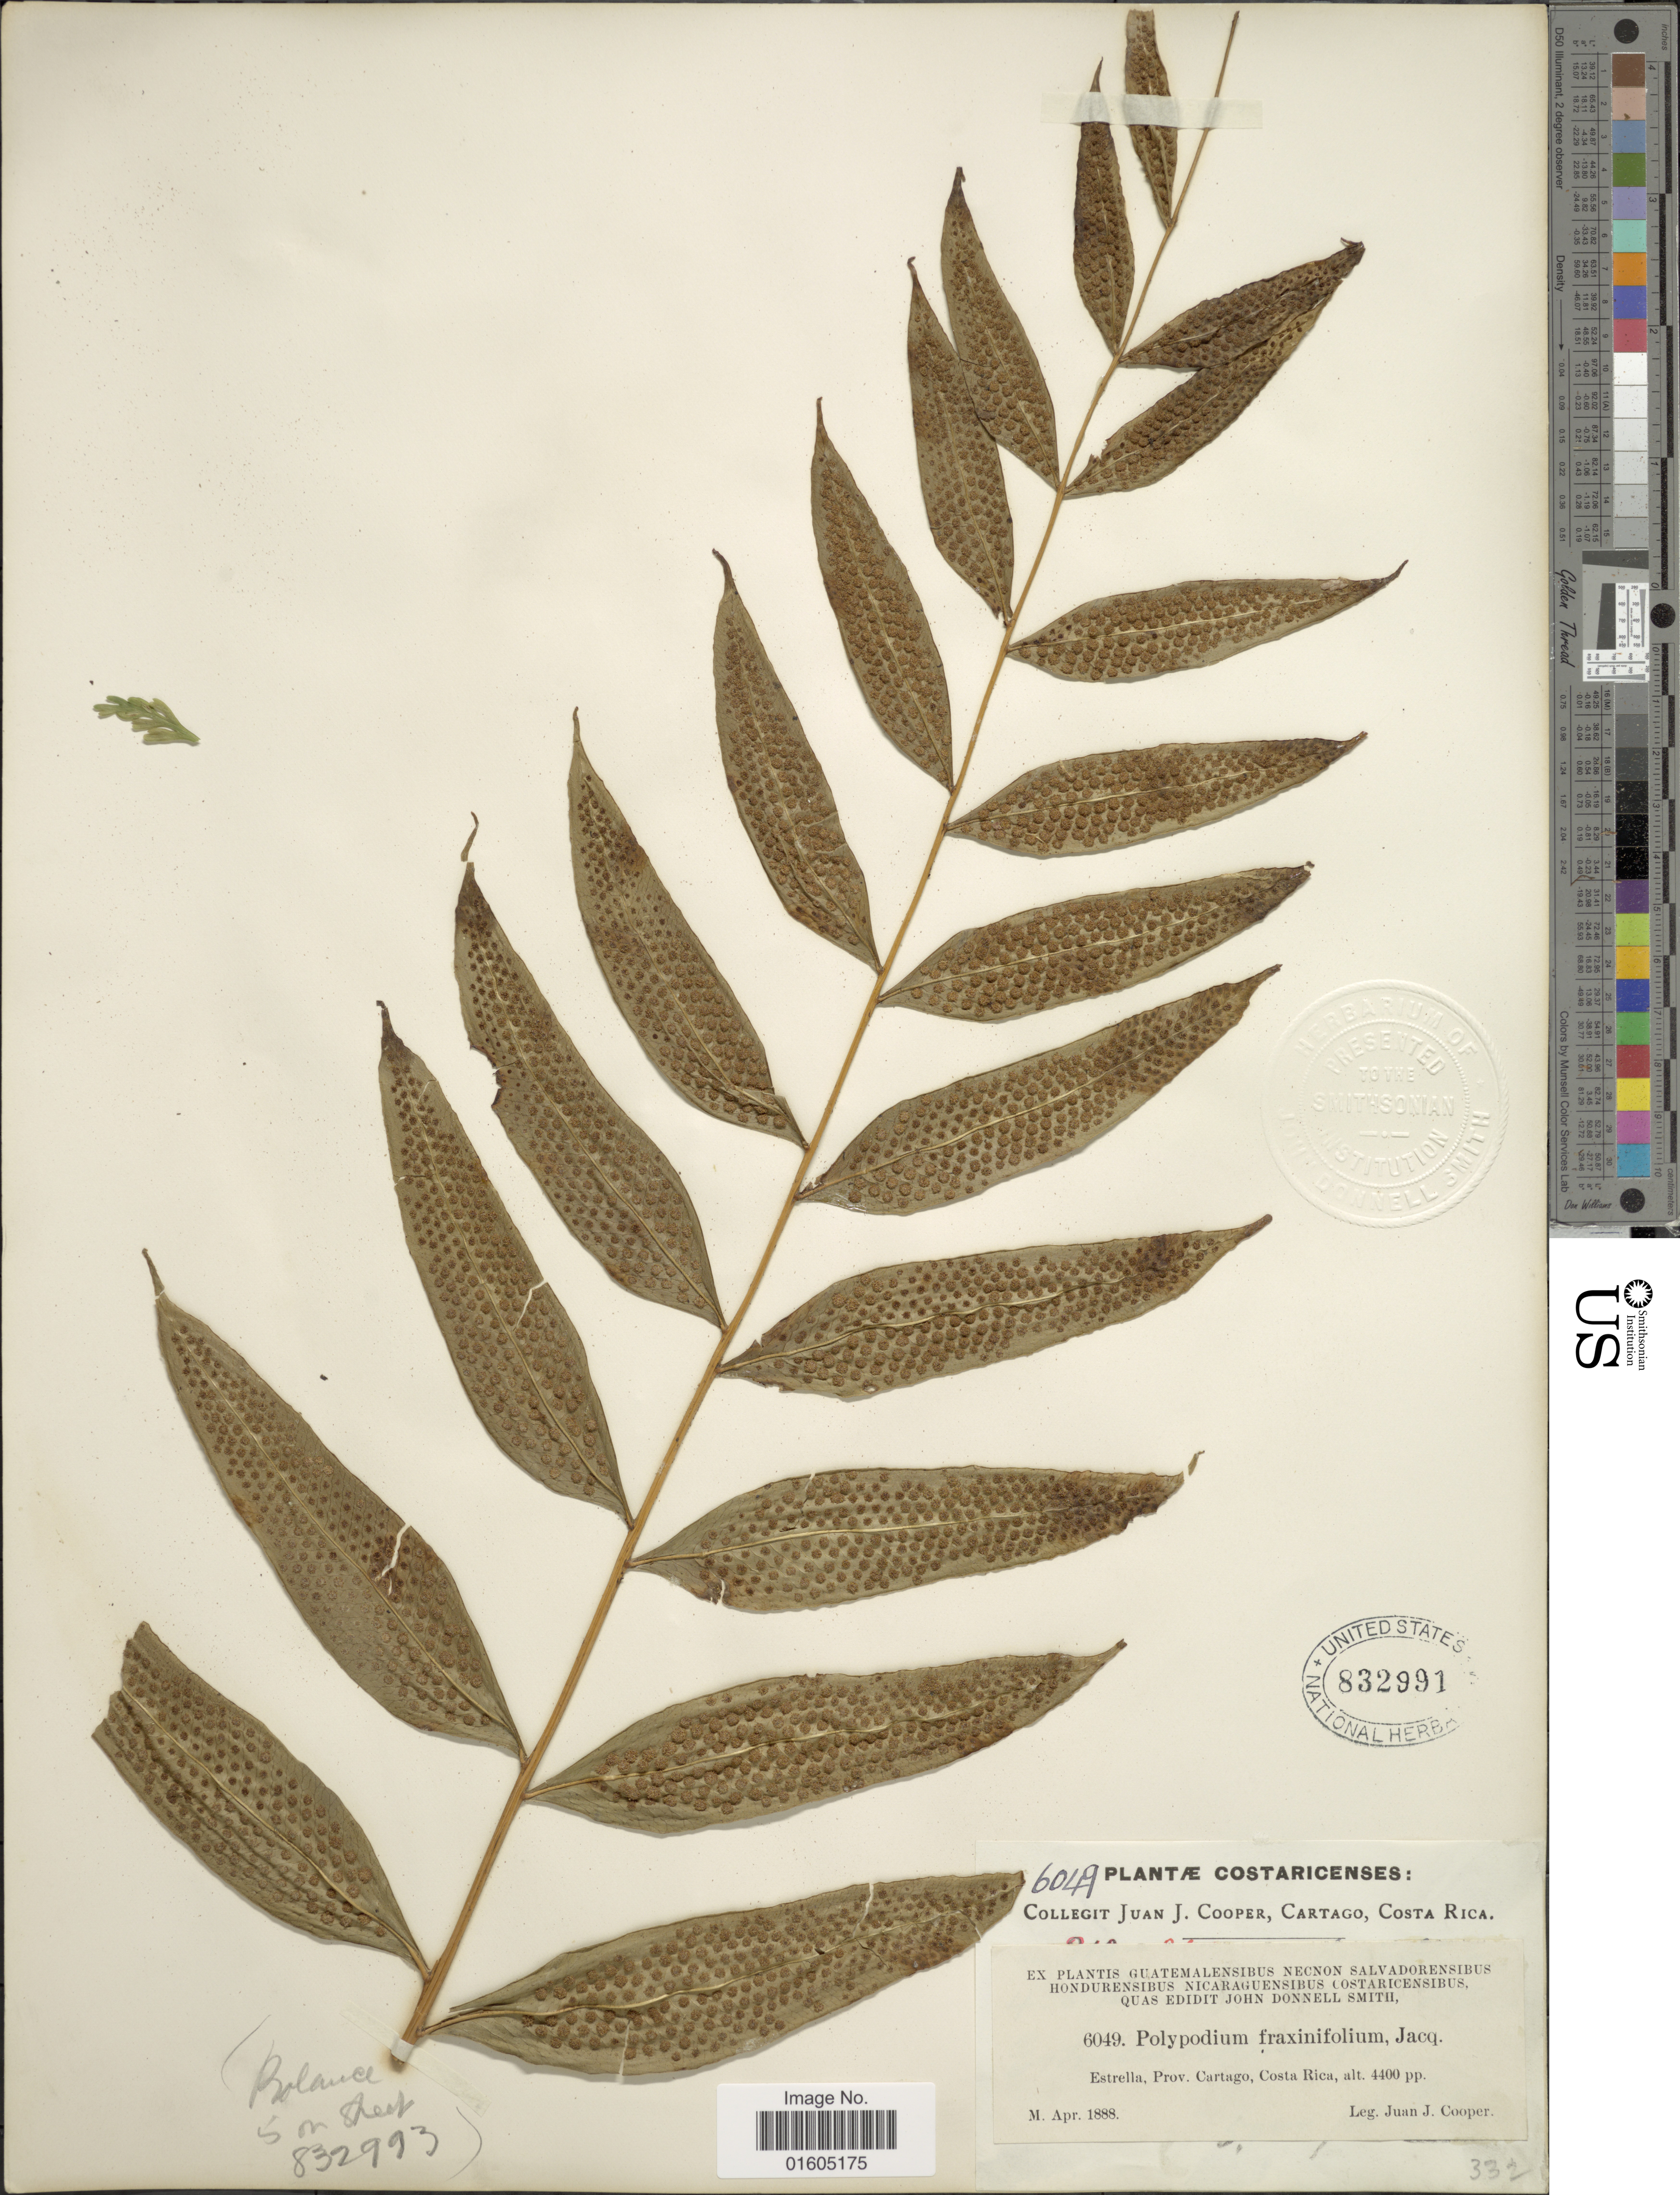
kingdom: Plantae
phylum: Tracheophyta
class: Polypodiopsida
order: Polypodiales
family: Polypodiaceae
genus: Serpocaulon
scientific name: Serpocaulon fraxinifolium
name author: (Jacq.) A.R. Sm.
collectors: J. J. Cooper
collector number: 6049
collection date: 1888-04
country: Costa Rica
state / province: Cartago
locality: Estrella Prov.Cartago, Costa Rica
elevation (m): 1341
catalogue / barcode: US 832991